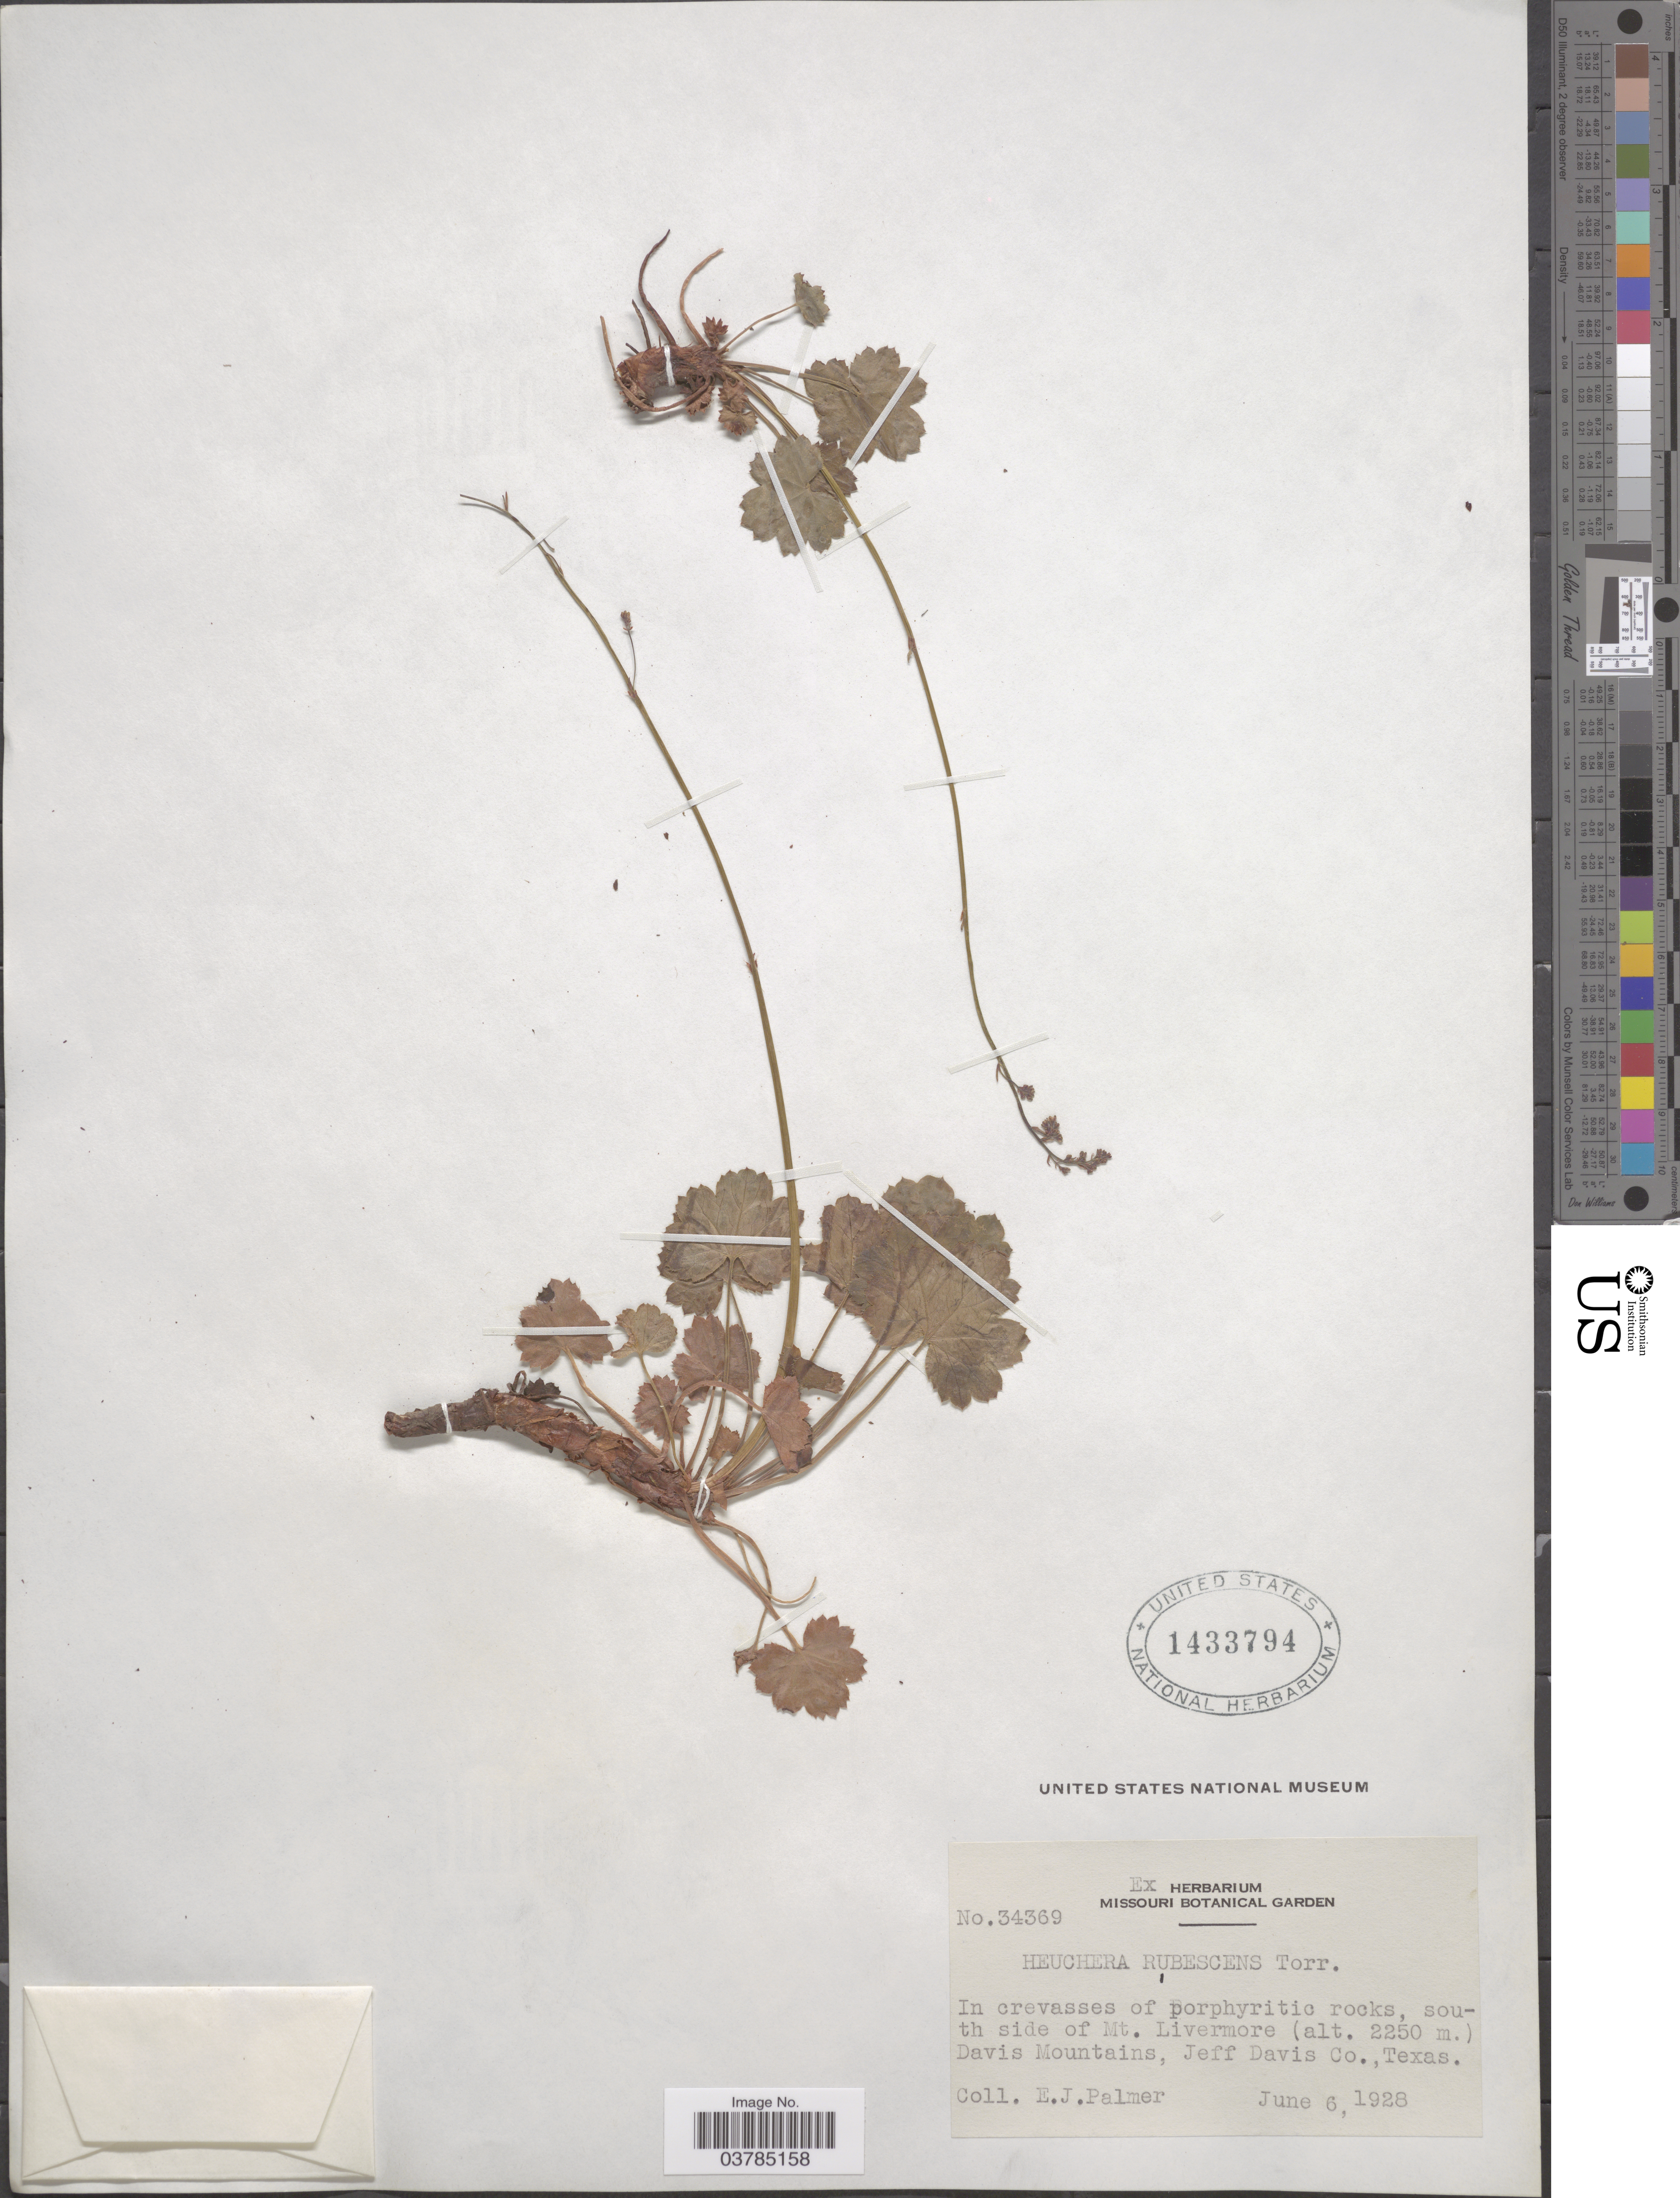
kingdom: Plantae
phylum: Tracheophyta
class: Magnoliopsida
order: Saxifragales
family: Saxifragaceae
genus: Heuchera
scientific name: Heuchera rubescens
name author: Torr.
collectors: E. J. Palmer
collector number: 34369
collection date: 1928-06-06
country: United States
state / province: Texas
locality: South side of Mt. Livermore. Davis Mountains, Jeff Davis Co.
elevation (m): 2250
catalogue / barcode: US 1433794